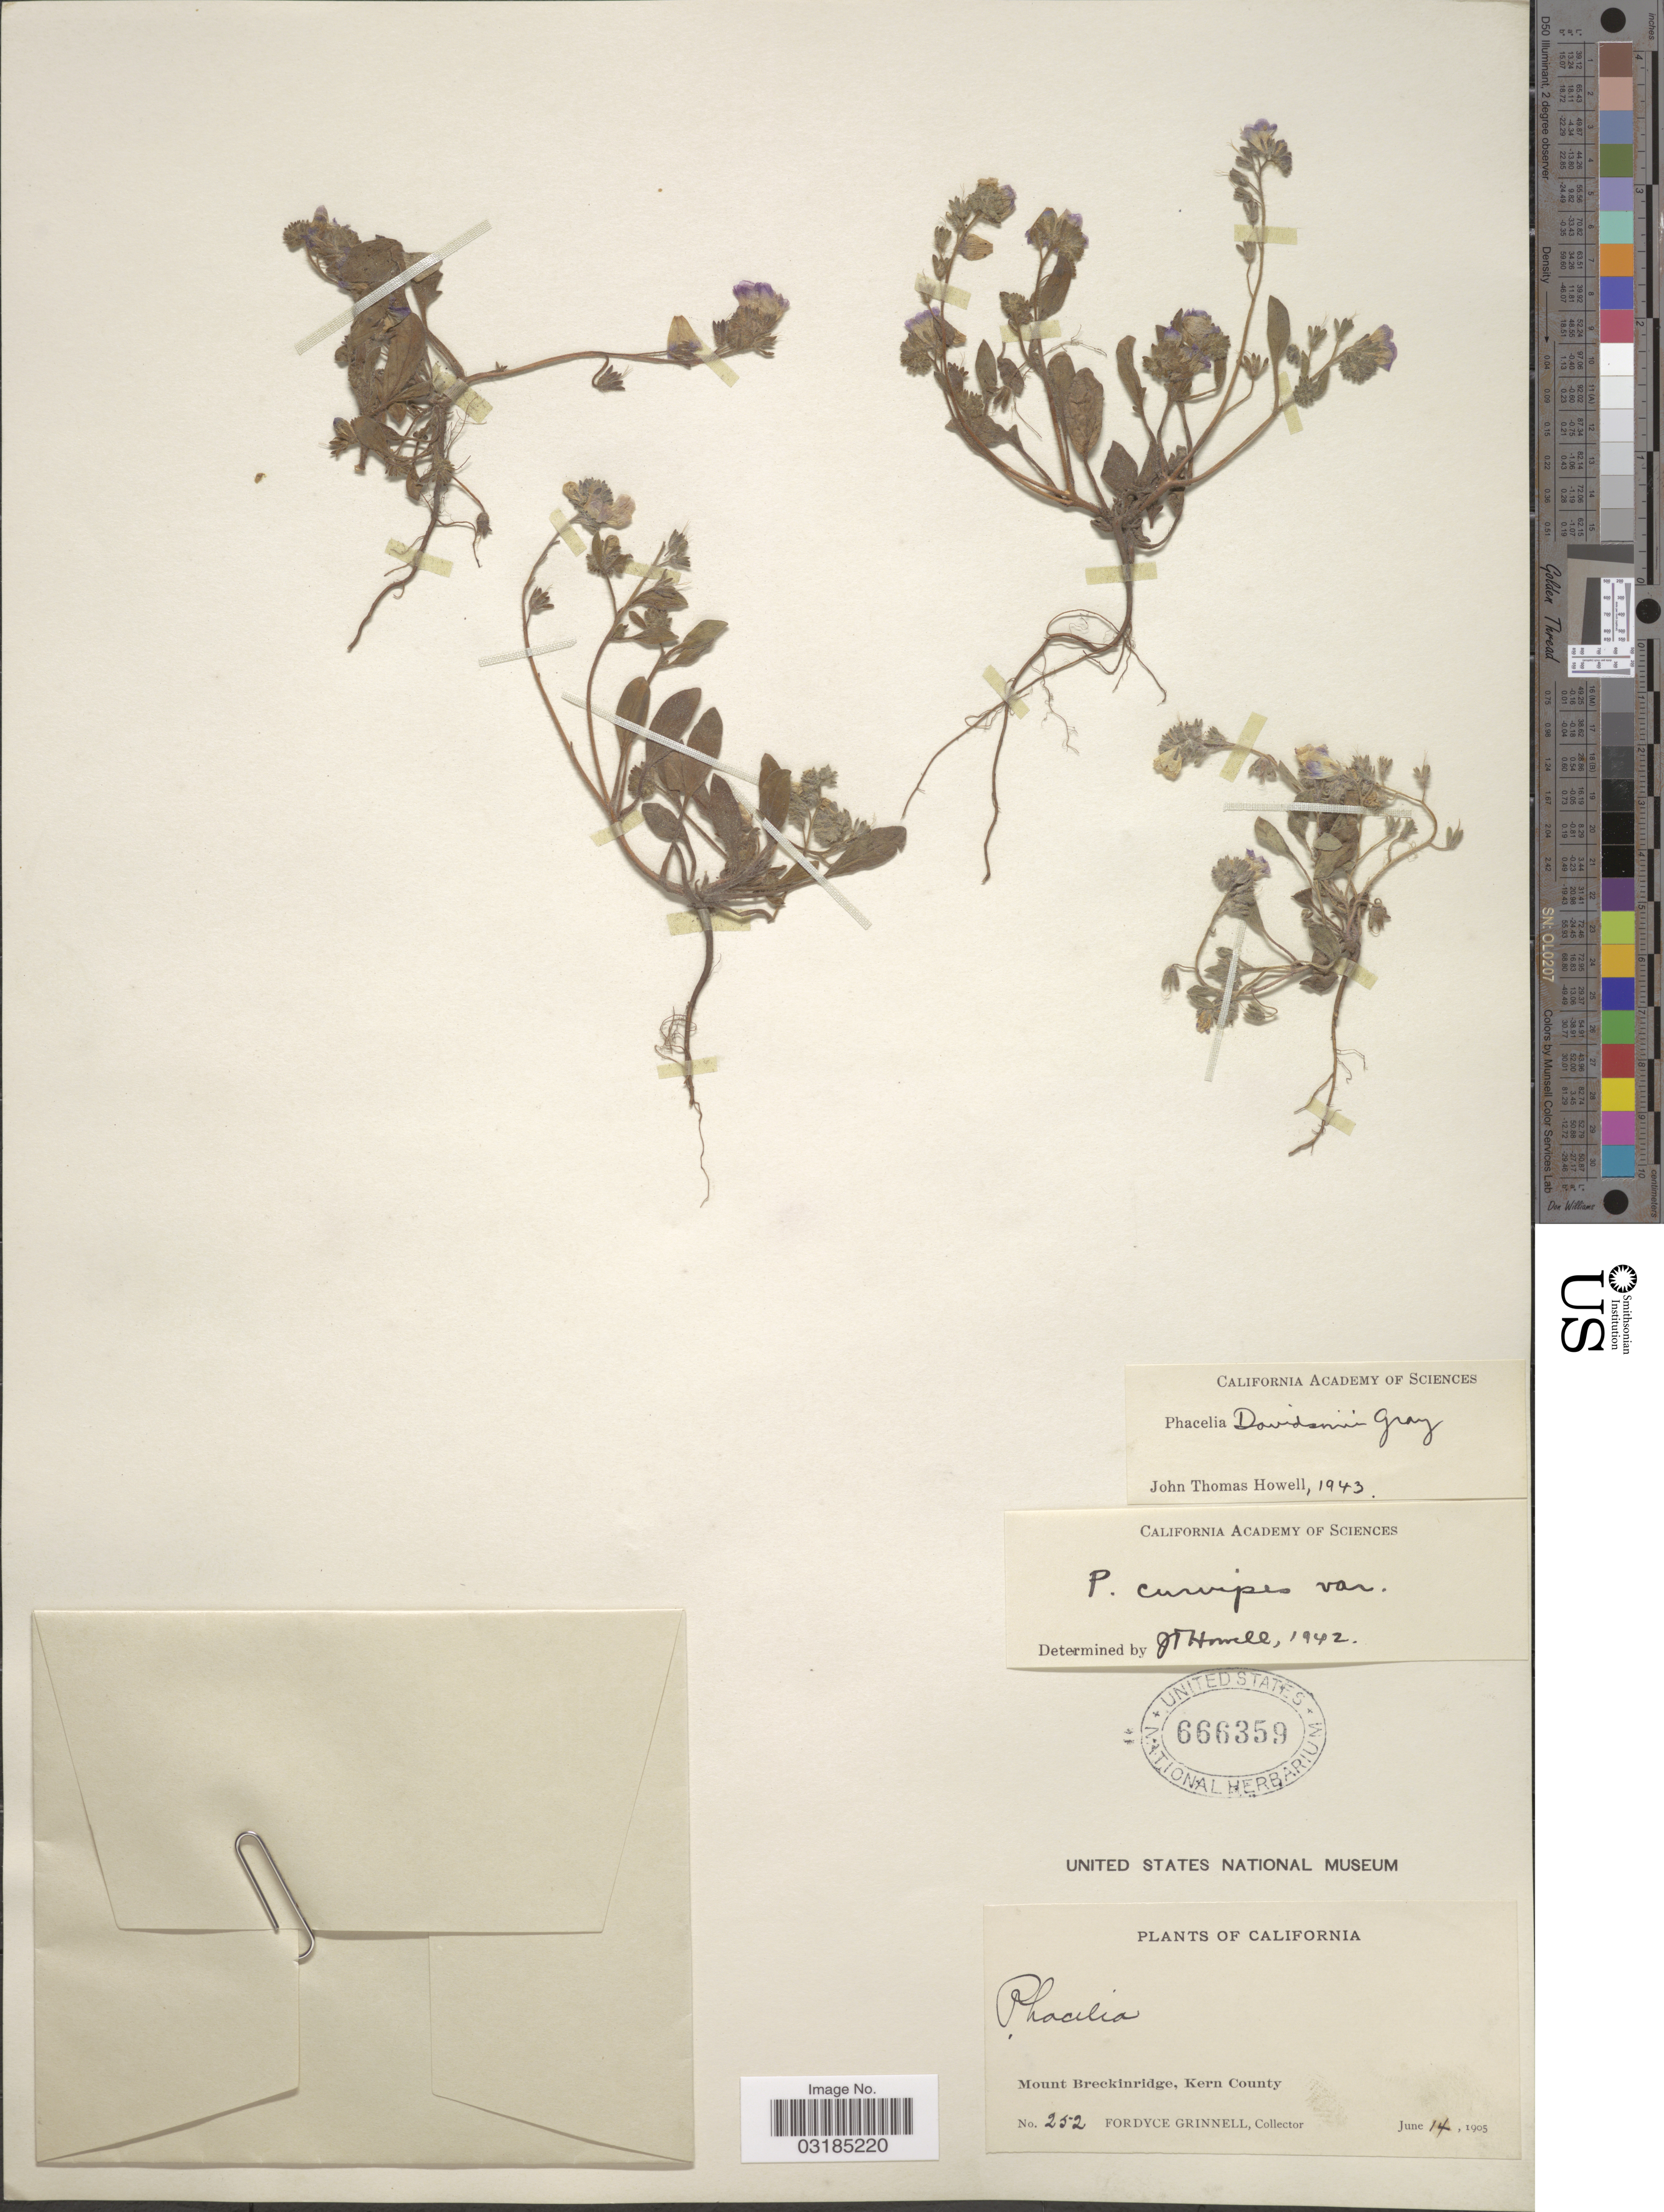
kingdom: Plantae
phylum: Tracheophyta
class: Magnoliopsida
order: Boraginales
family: Hydrophyllaceae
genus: Phacelia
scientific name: Phacelia davidsonii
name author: A. Gray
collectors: F. Grinnell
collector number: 252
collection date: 1905-06-14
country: United States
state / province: California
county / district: Kern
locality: Mount Breckinridge, Kern County.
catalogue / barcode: US 666359